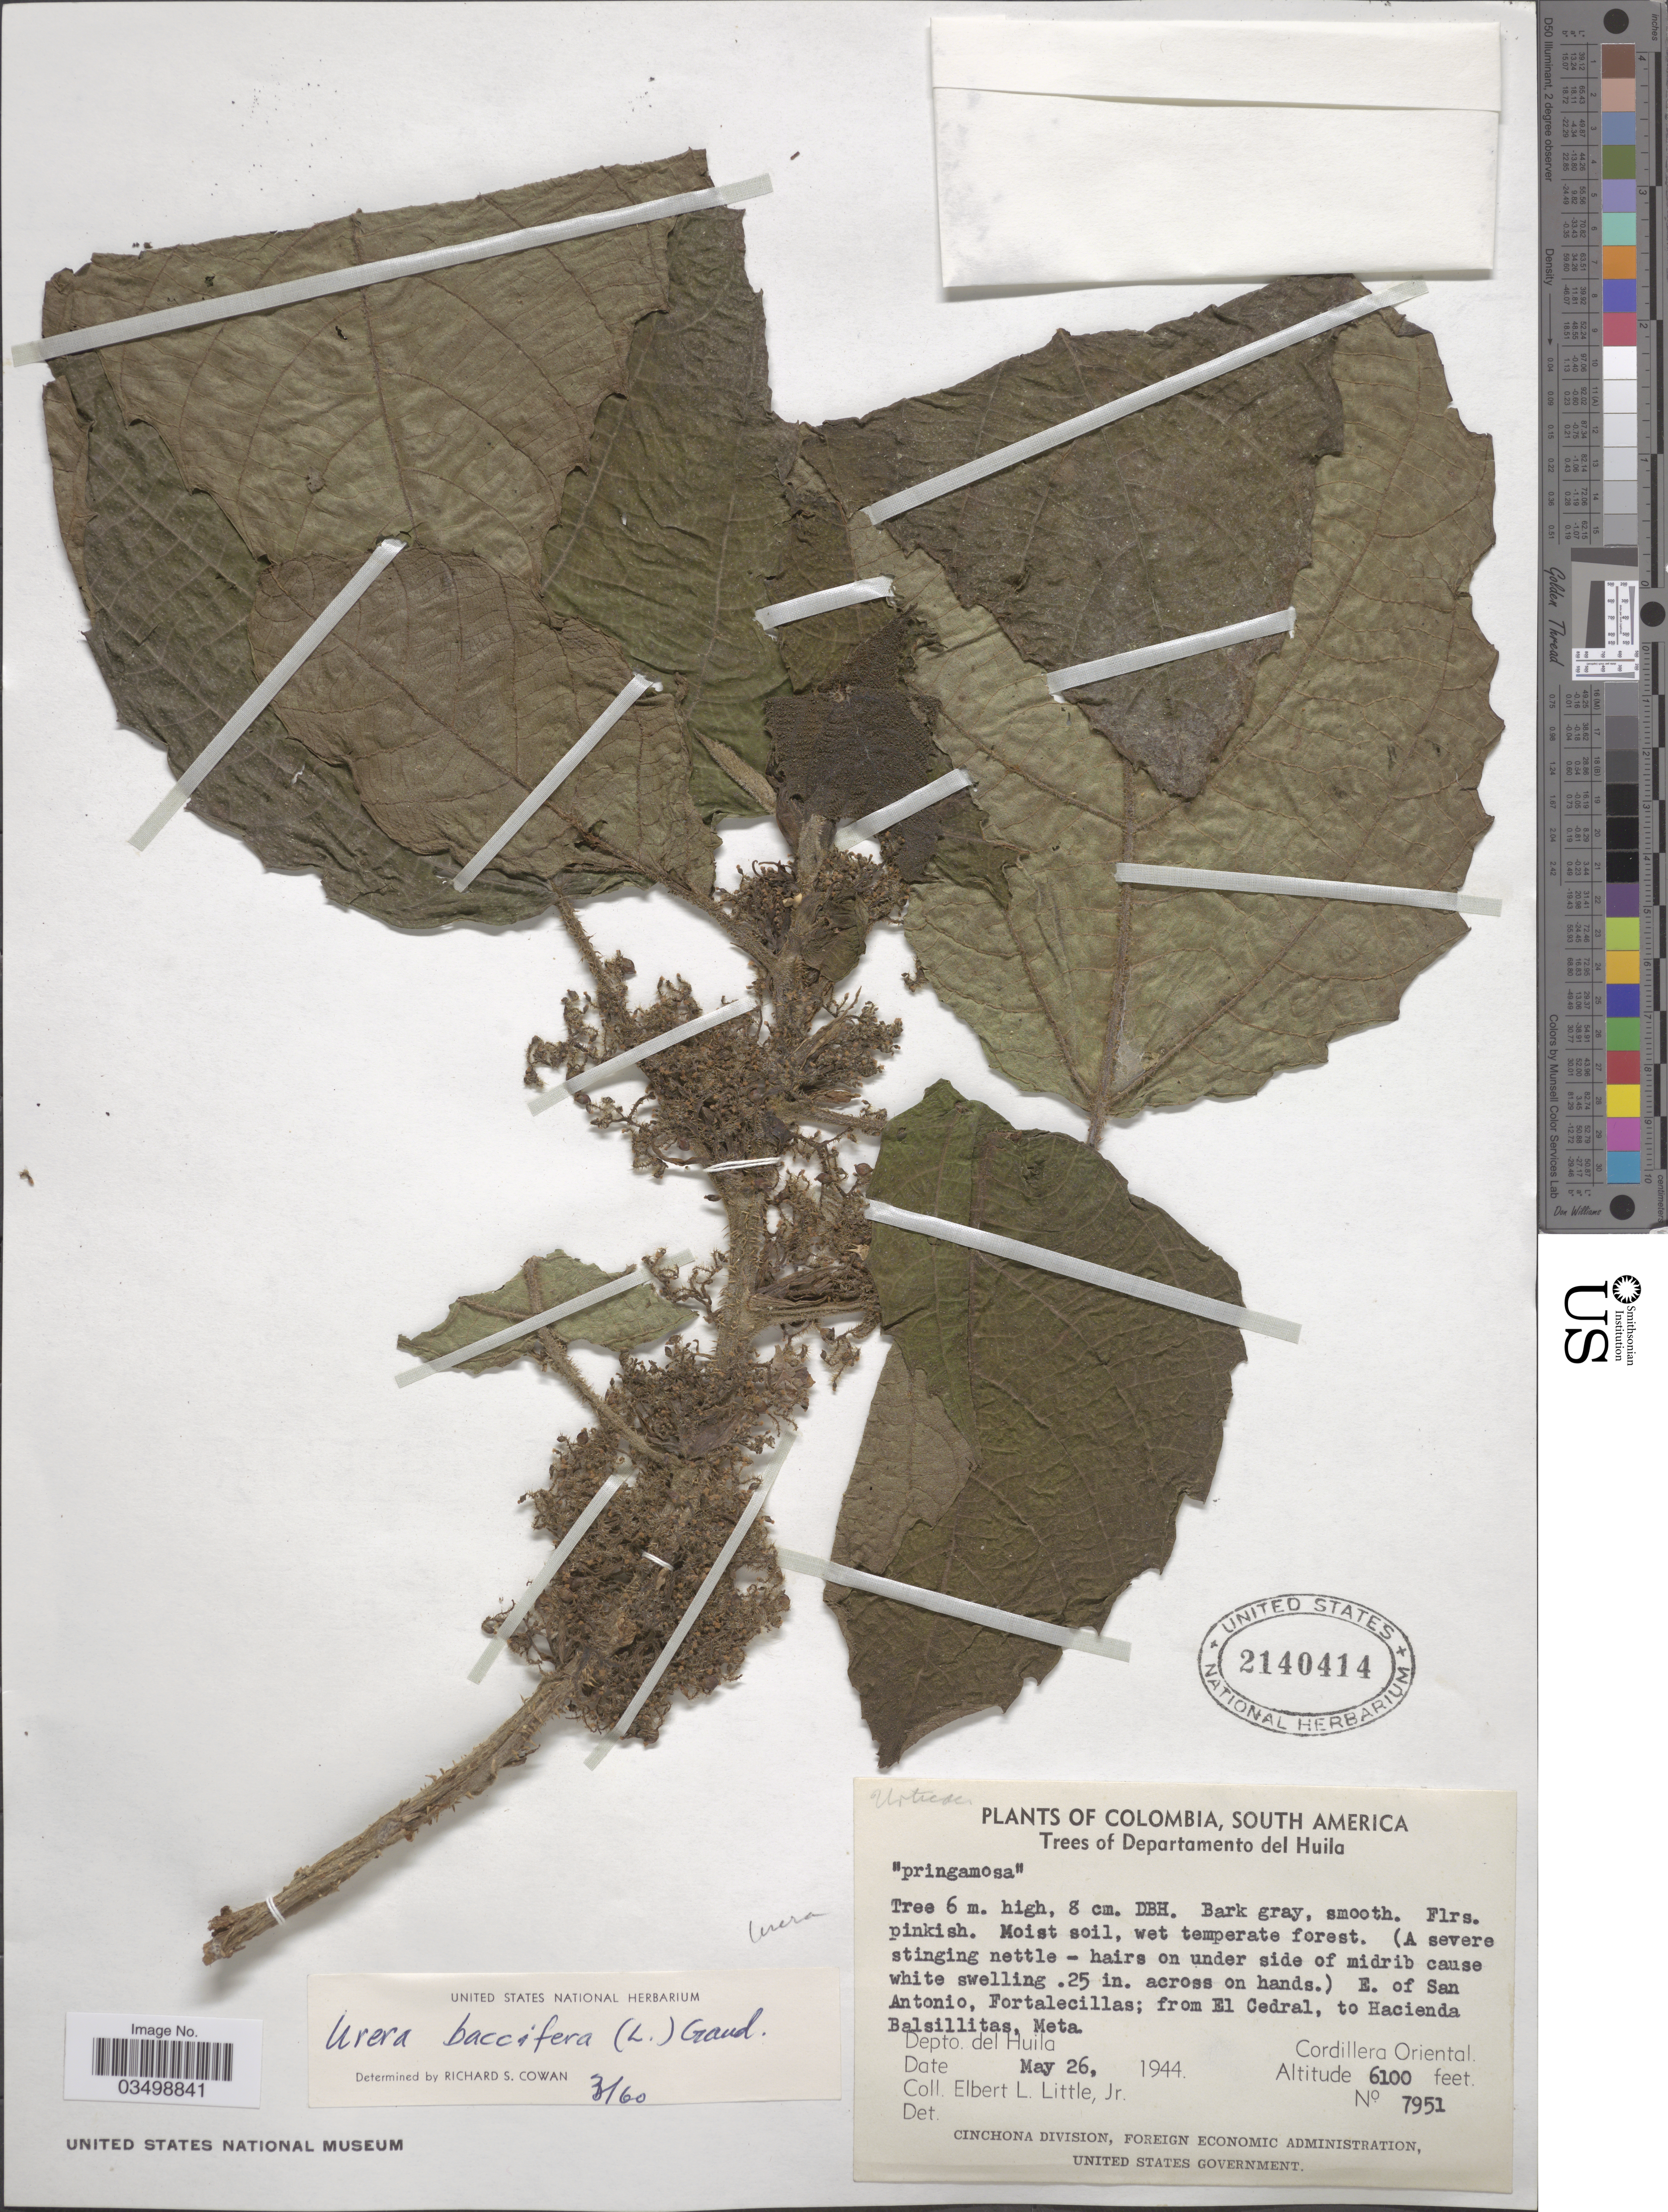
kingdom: Plantae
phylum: Tracheophyta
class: Magnoliopsida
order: Rosales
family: Urticaceae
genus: Urera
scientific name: Urera baccifera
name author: (L.) Gaudich. ex Wedd.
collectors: E. L. Little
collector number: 7951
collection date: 1944-05-26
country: Colombia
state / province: Huila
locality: Departamento del Huila. E. of San Antonio, Fortalecillas; from El Cedral, to Hacienda Balsillitas, Meta. Cordillera Oriental.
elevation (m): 1859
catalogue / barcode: US 2140414